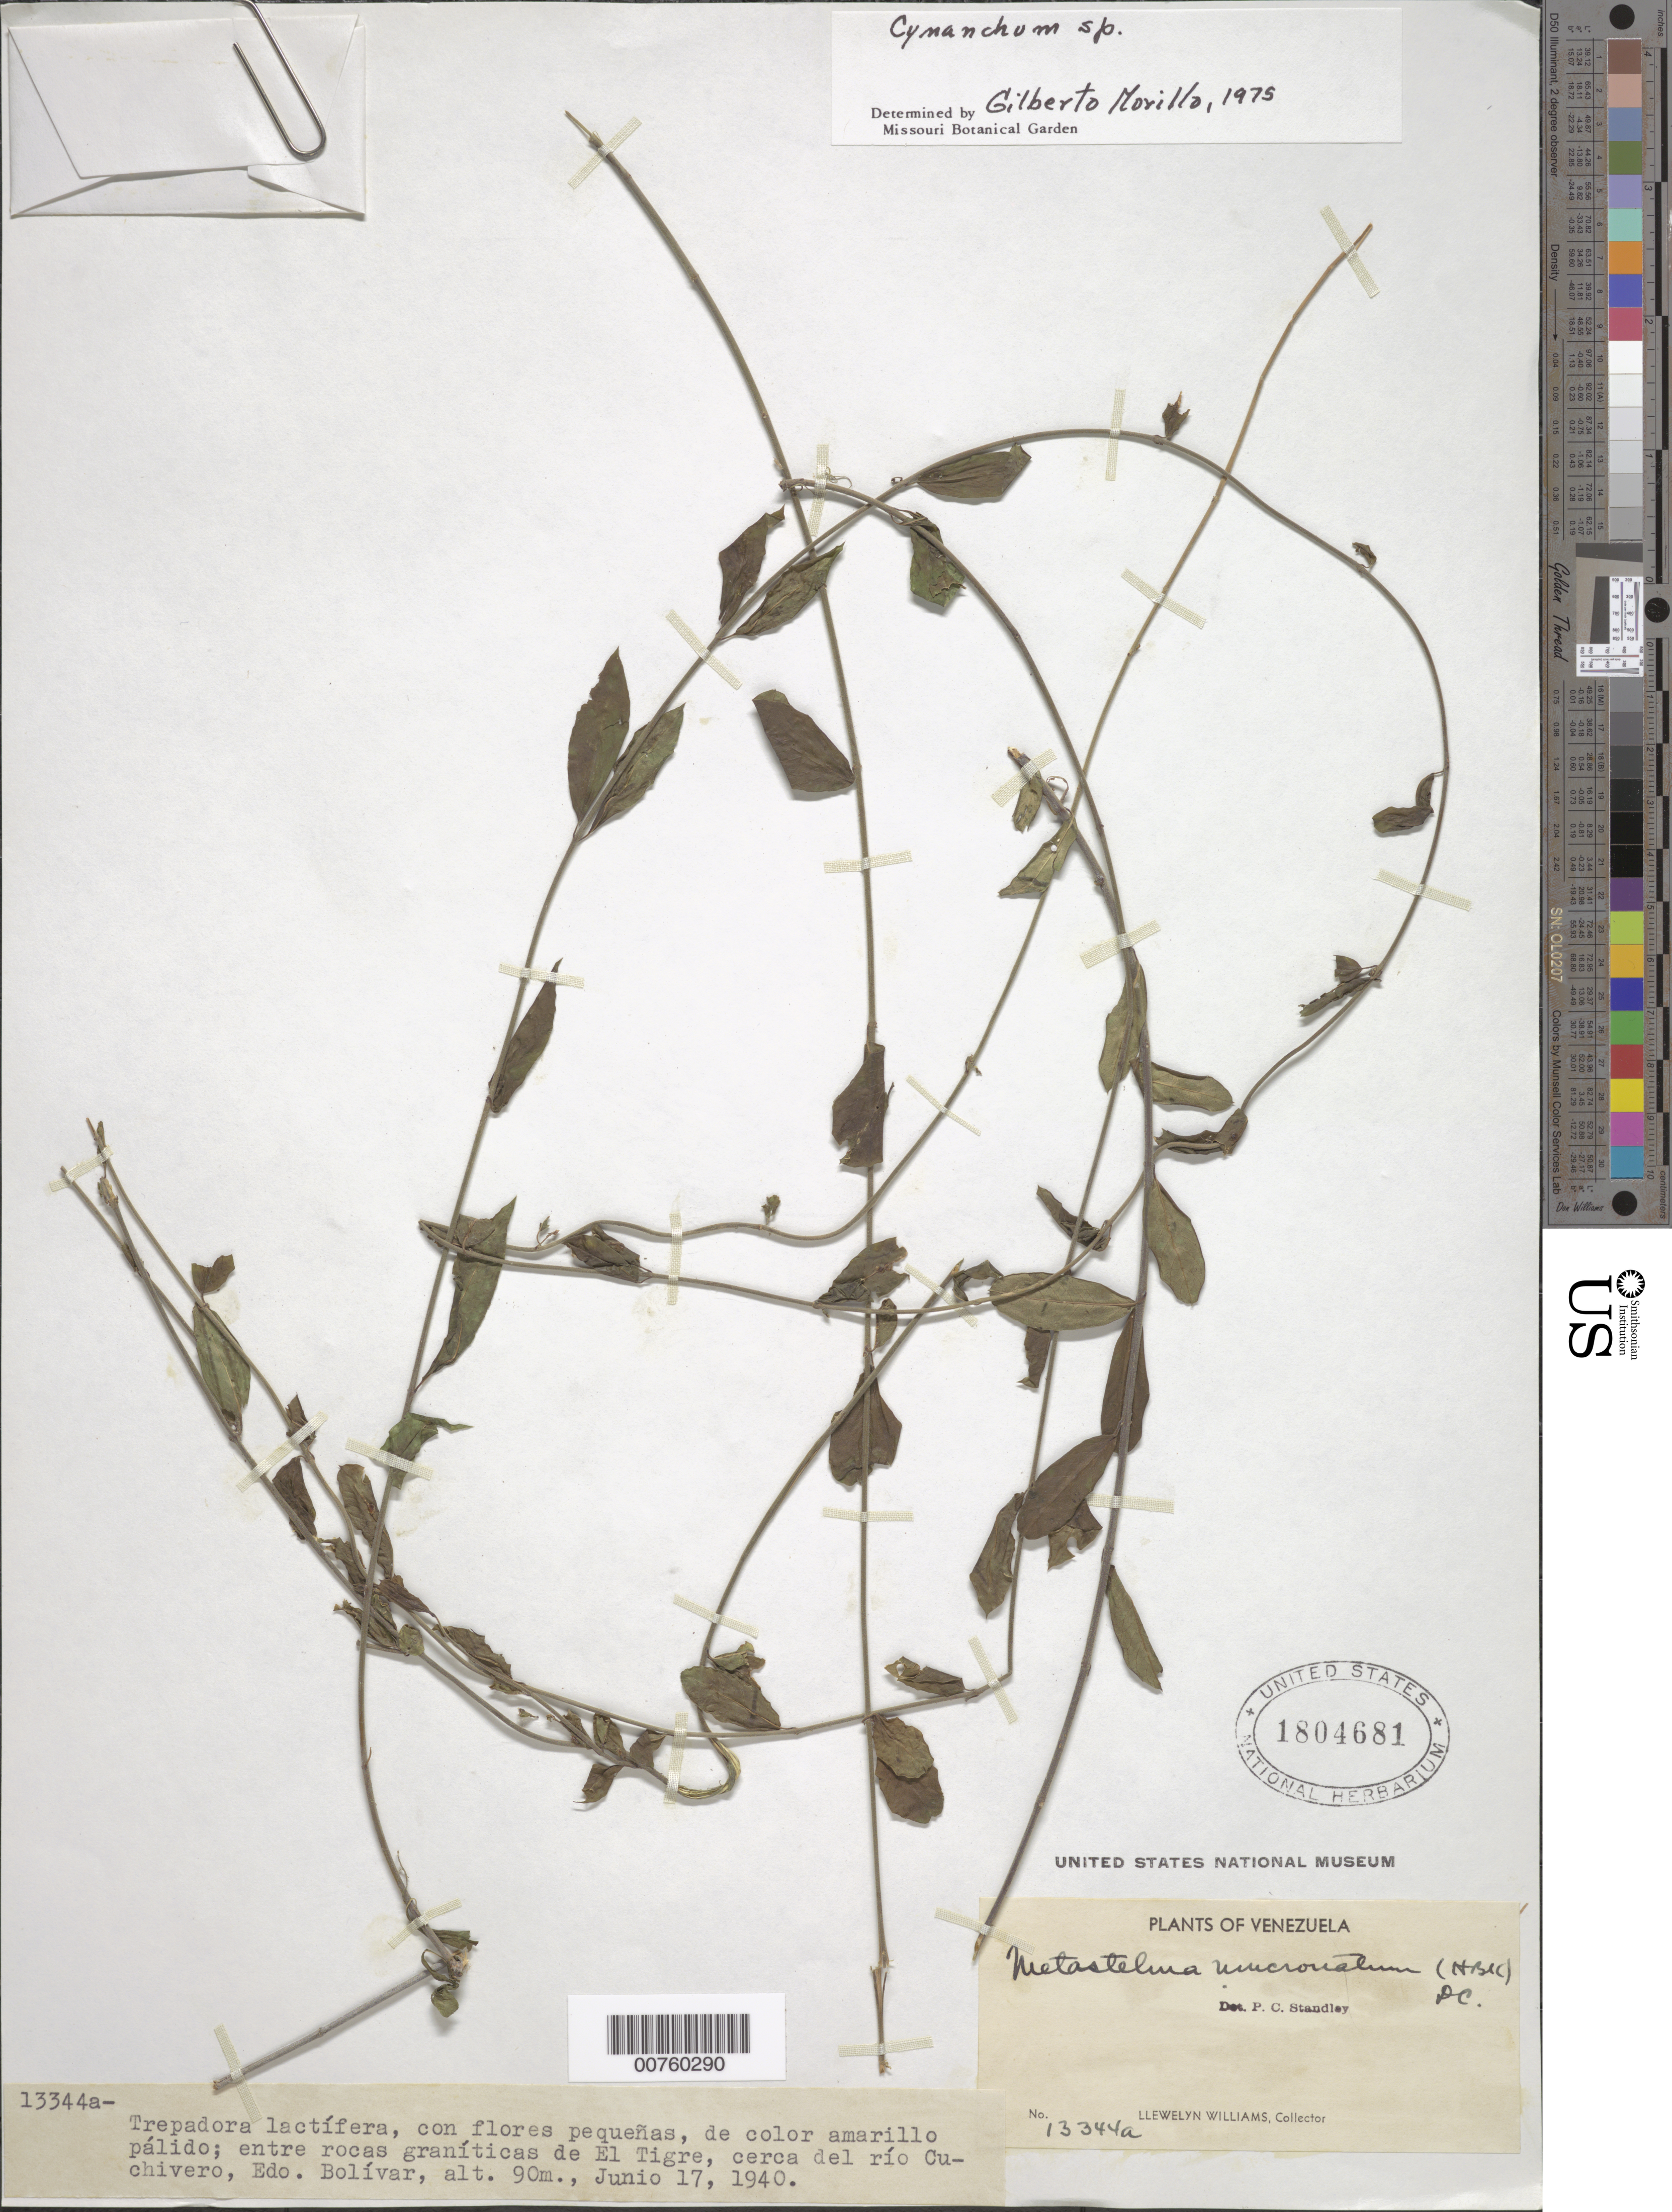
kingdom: Plantae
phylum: Tracheophyta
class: Magnoliopsida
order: Gentianales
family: Apocynaceae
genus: Ditassa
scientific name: Ditassa carnevalii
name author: (Morillo) Morillo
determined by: Liede-Schumann, Sigrid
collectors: Ll. Williams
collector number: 13344 a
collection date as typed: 17-Jun-40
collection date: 1940-06-17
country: Venezuela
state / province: Bolívar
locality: El Tigre, cerca de El Río Cuchivero; San Vicente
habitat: Among granitic rocks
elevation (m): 95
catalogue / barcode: US 1804681